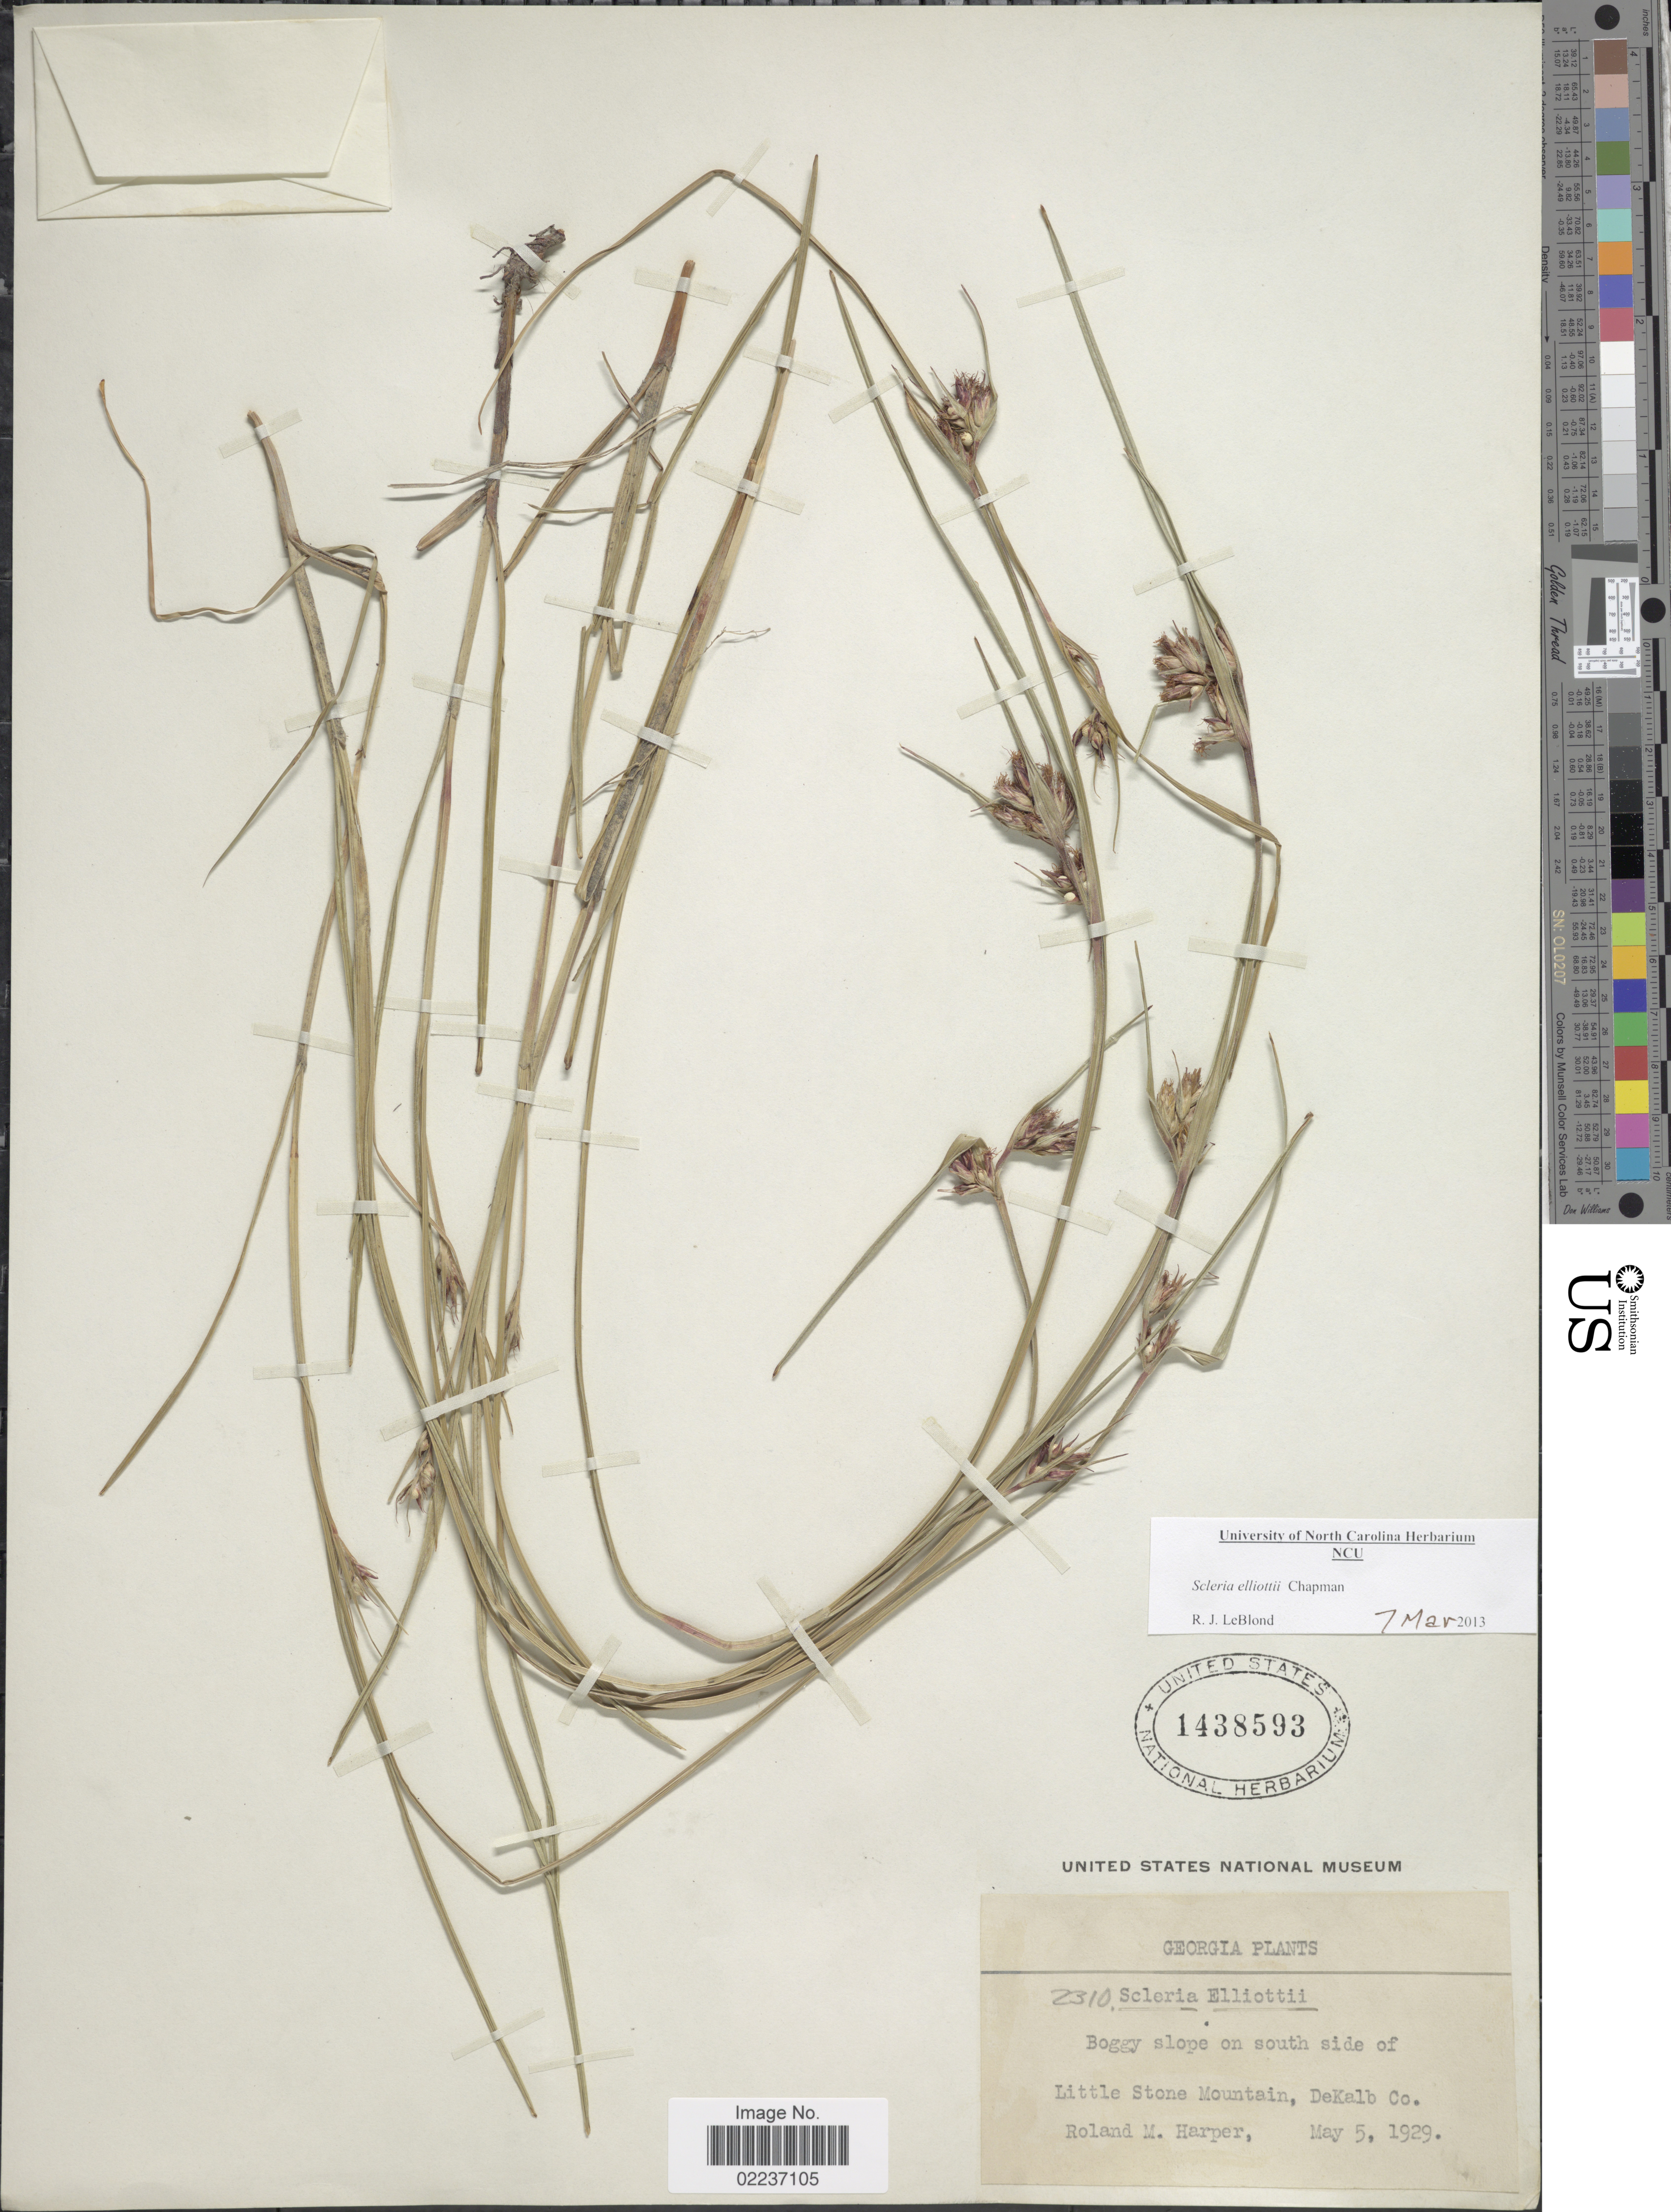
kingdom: Plantae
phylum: Tracheophyta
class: Liliopsida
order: Poales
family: Cyperaceae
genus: Scleria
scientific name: Scleria ciliata var. elliottii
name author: (Chapm.) Fernald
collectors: R. M. Harper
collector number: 2310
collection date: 1929-05-05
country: United States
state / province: Georgia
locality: Boggy slope on south side of Little Stone Mountain, DeKalb Co.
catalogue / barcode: US 1438593